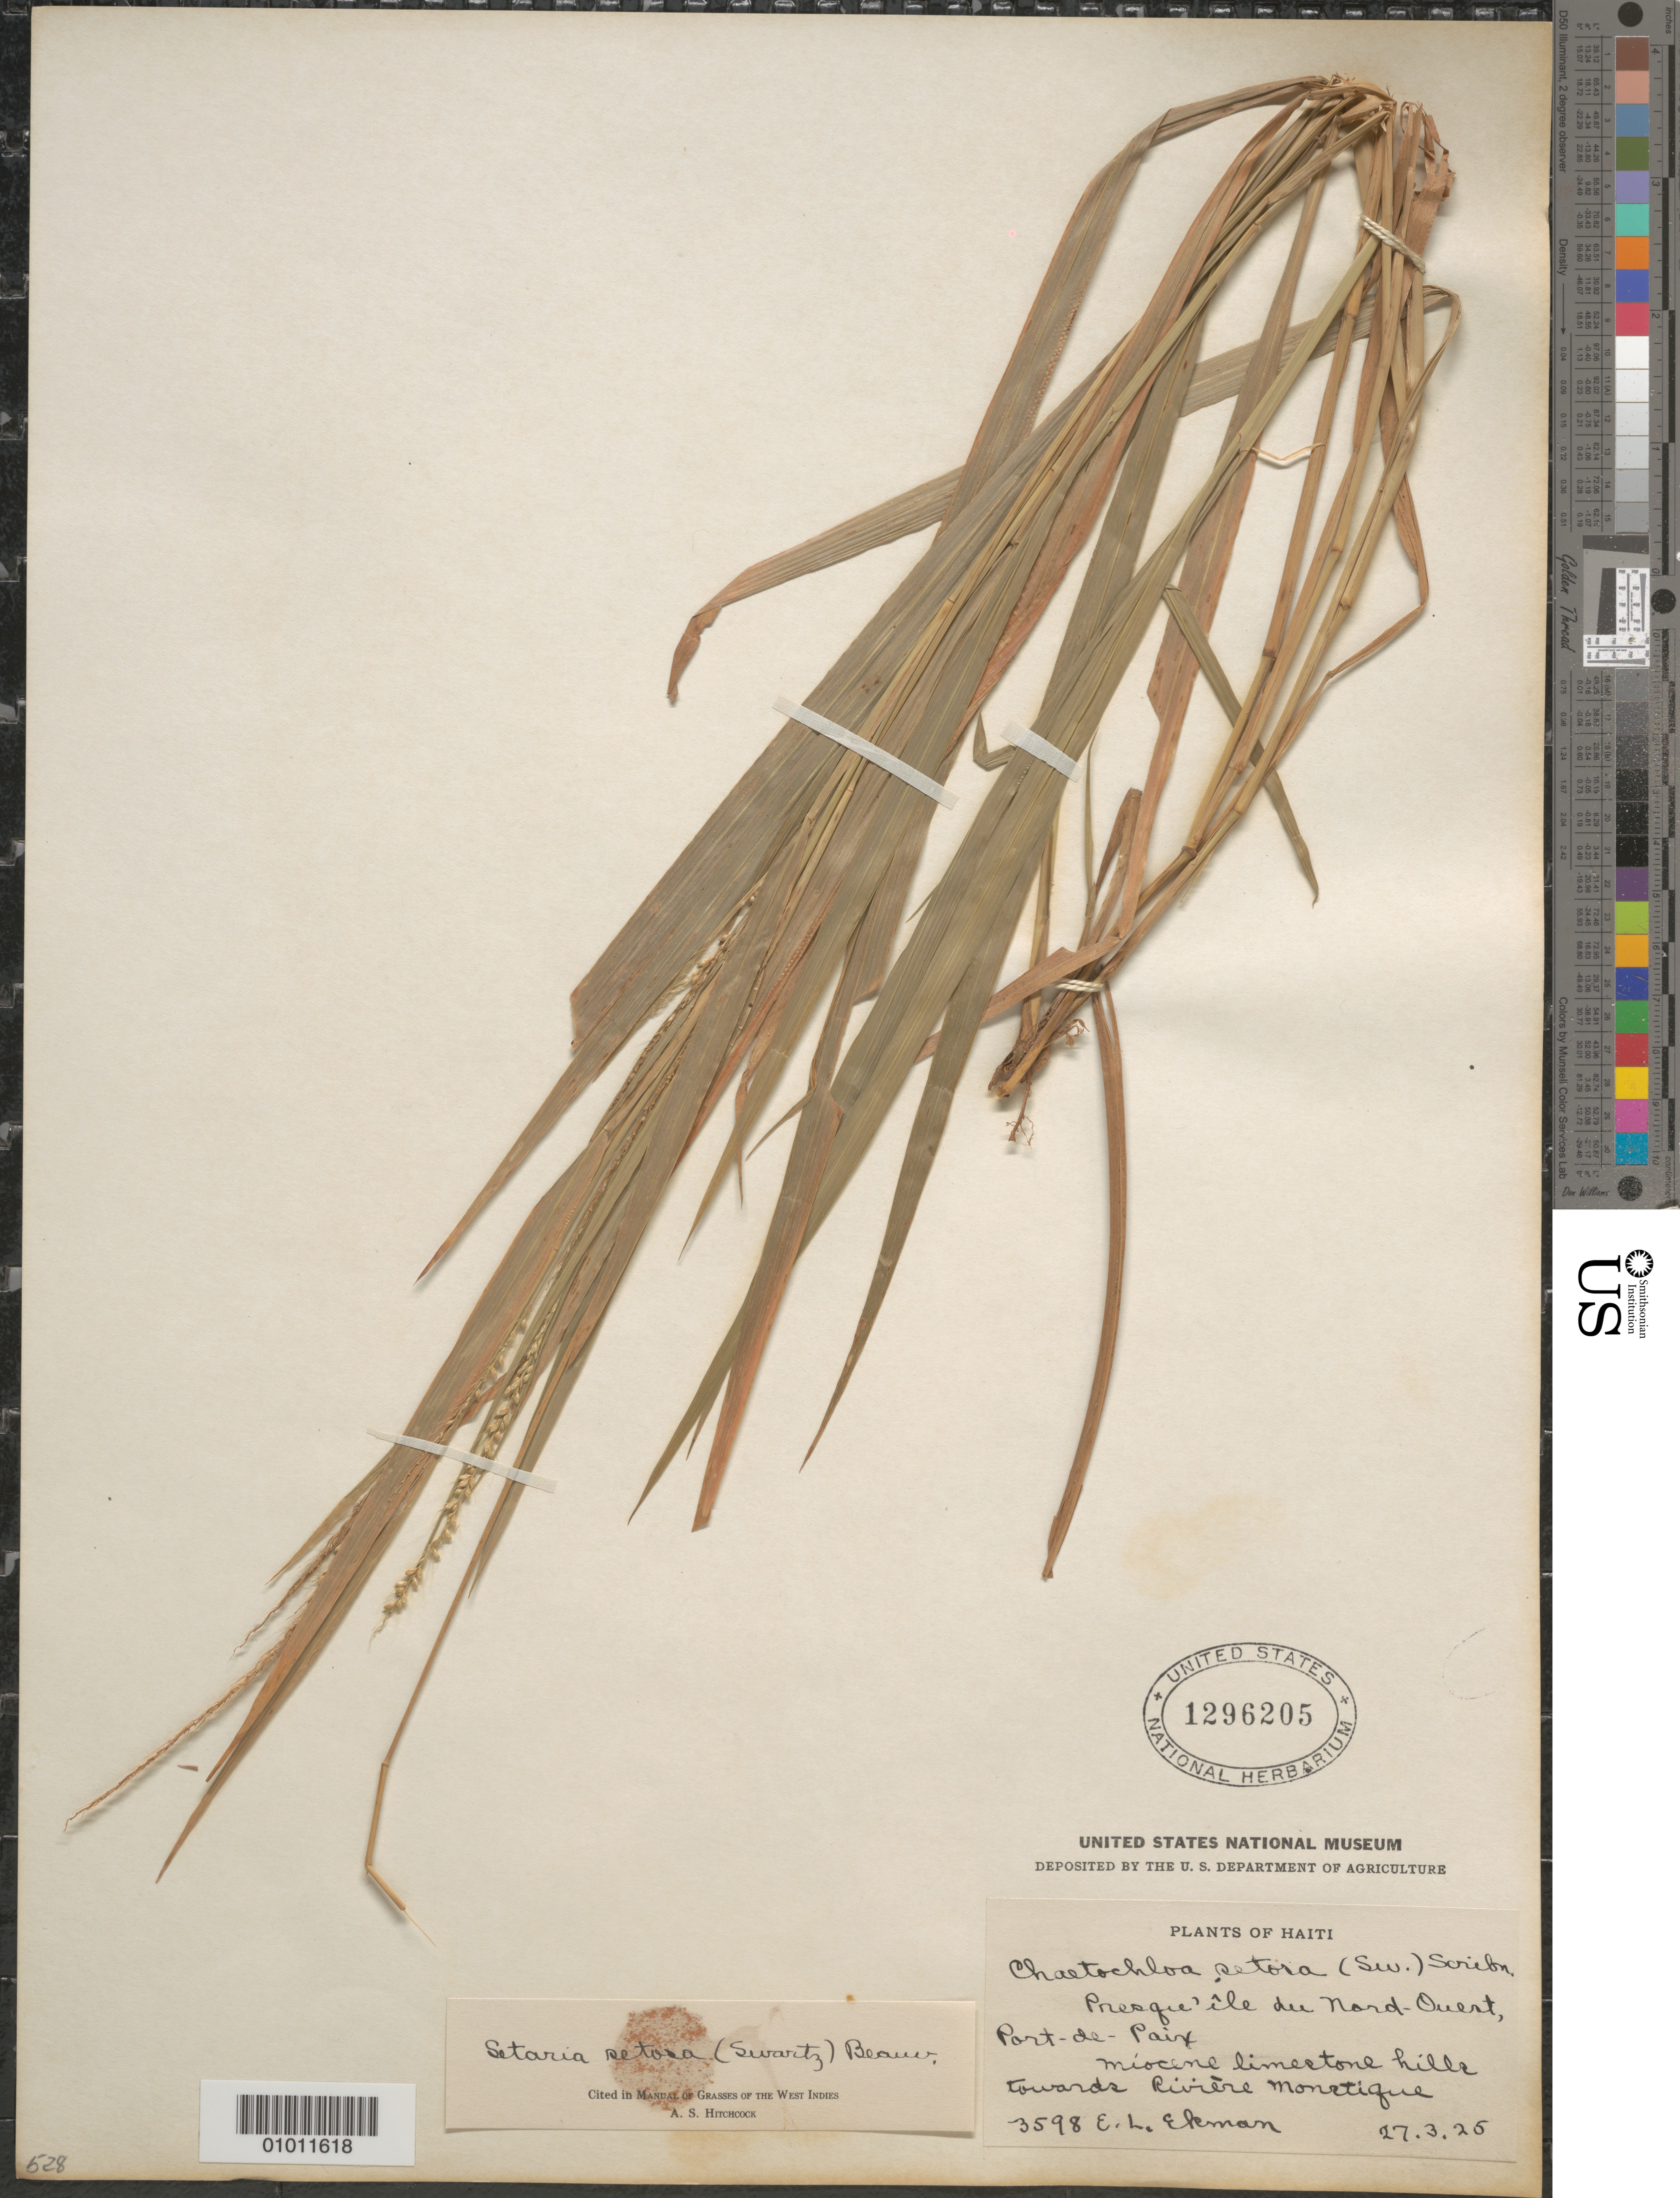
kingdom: Plantae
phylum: Tracheophyta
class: Liliopsida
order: Poales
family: Poaceae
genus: Setaria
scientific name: Setaria setosa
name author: (Sw.) P. Beauv.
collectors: E. L. Ekman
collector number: H 3598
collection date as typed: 27 Mar 1925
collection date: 1925-03-27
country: Haiti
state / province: Nord-Óuest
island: Hispaniola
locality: Port-de-Paix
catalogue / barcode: US 1296205